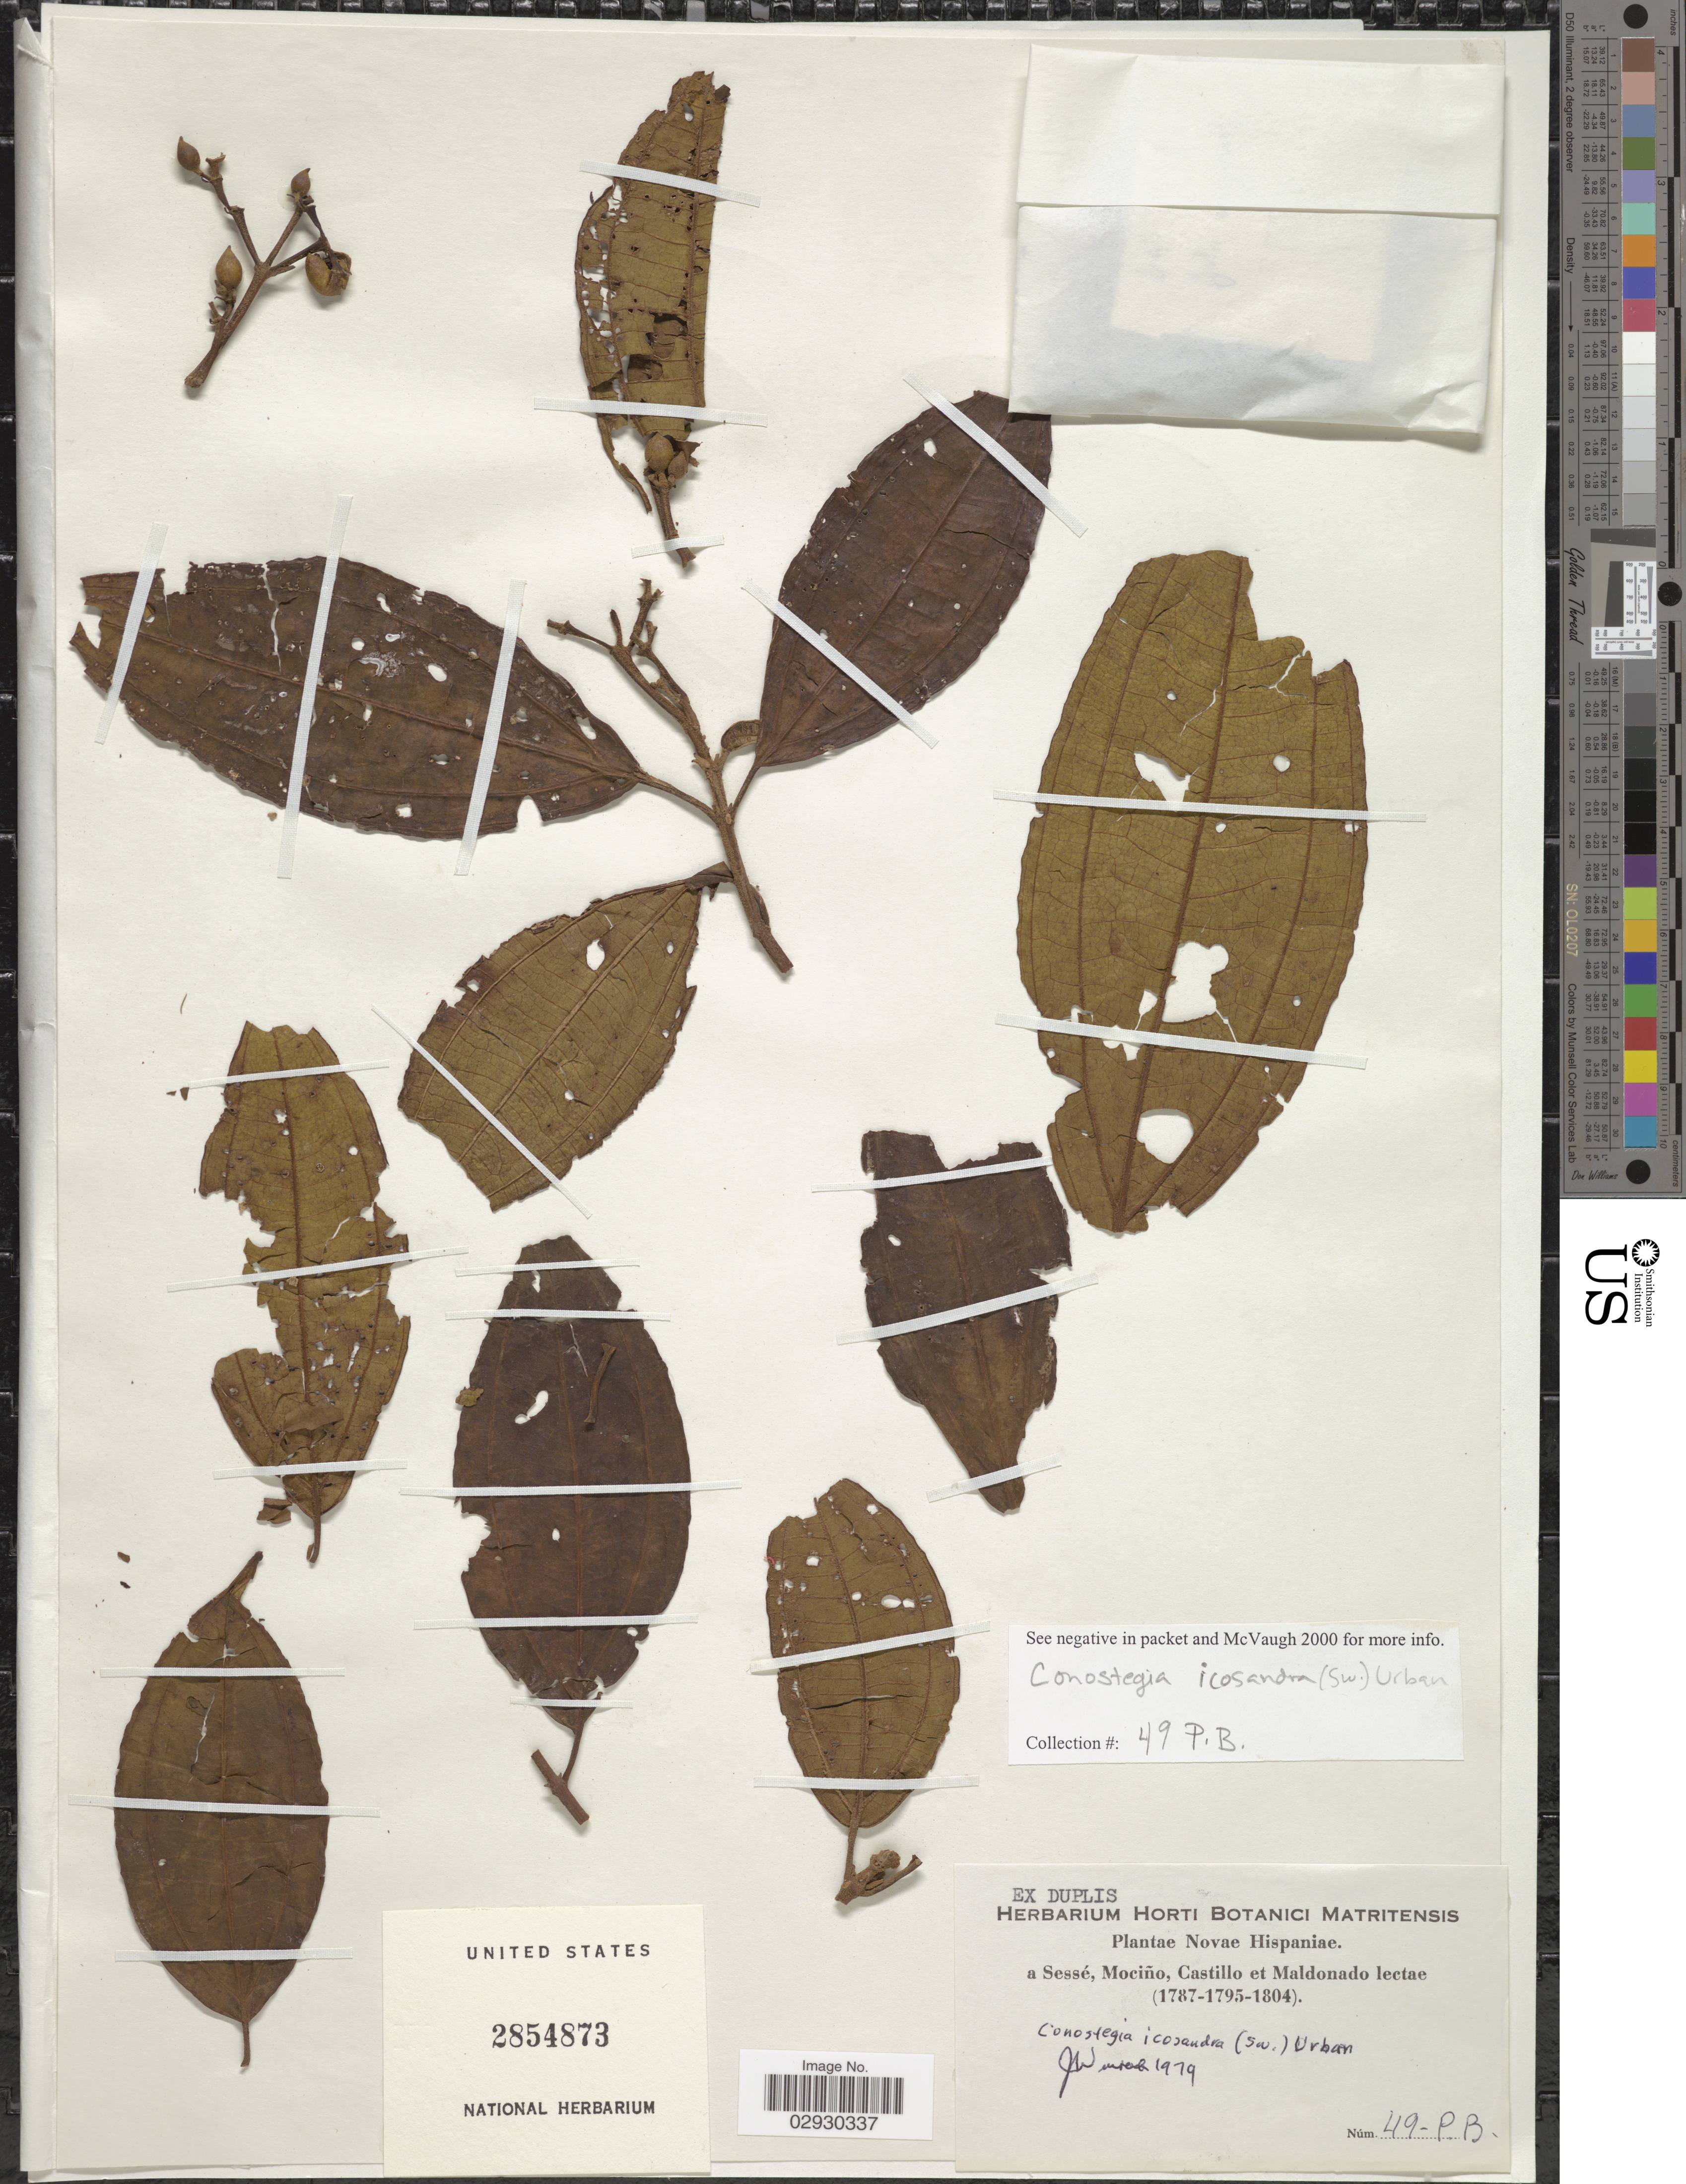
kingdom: Plantae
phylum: Tracheophyta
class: Magnoliopsida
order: Myrtales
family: Melastomataceae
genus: Conostegia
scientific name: Conostegia icosandra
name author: (Sw.) Urb.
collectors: Sessé, --, Mociño, Castillo, -- & Maldonado, --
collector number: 49PB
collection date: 1787/1804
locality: Novae Hispaniae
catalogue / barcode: US 2854873